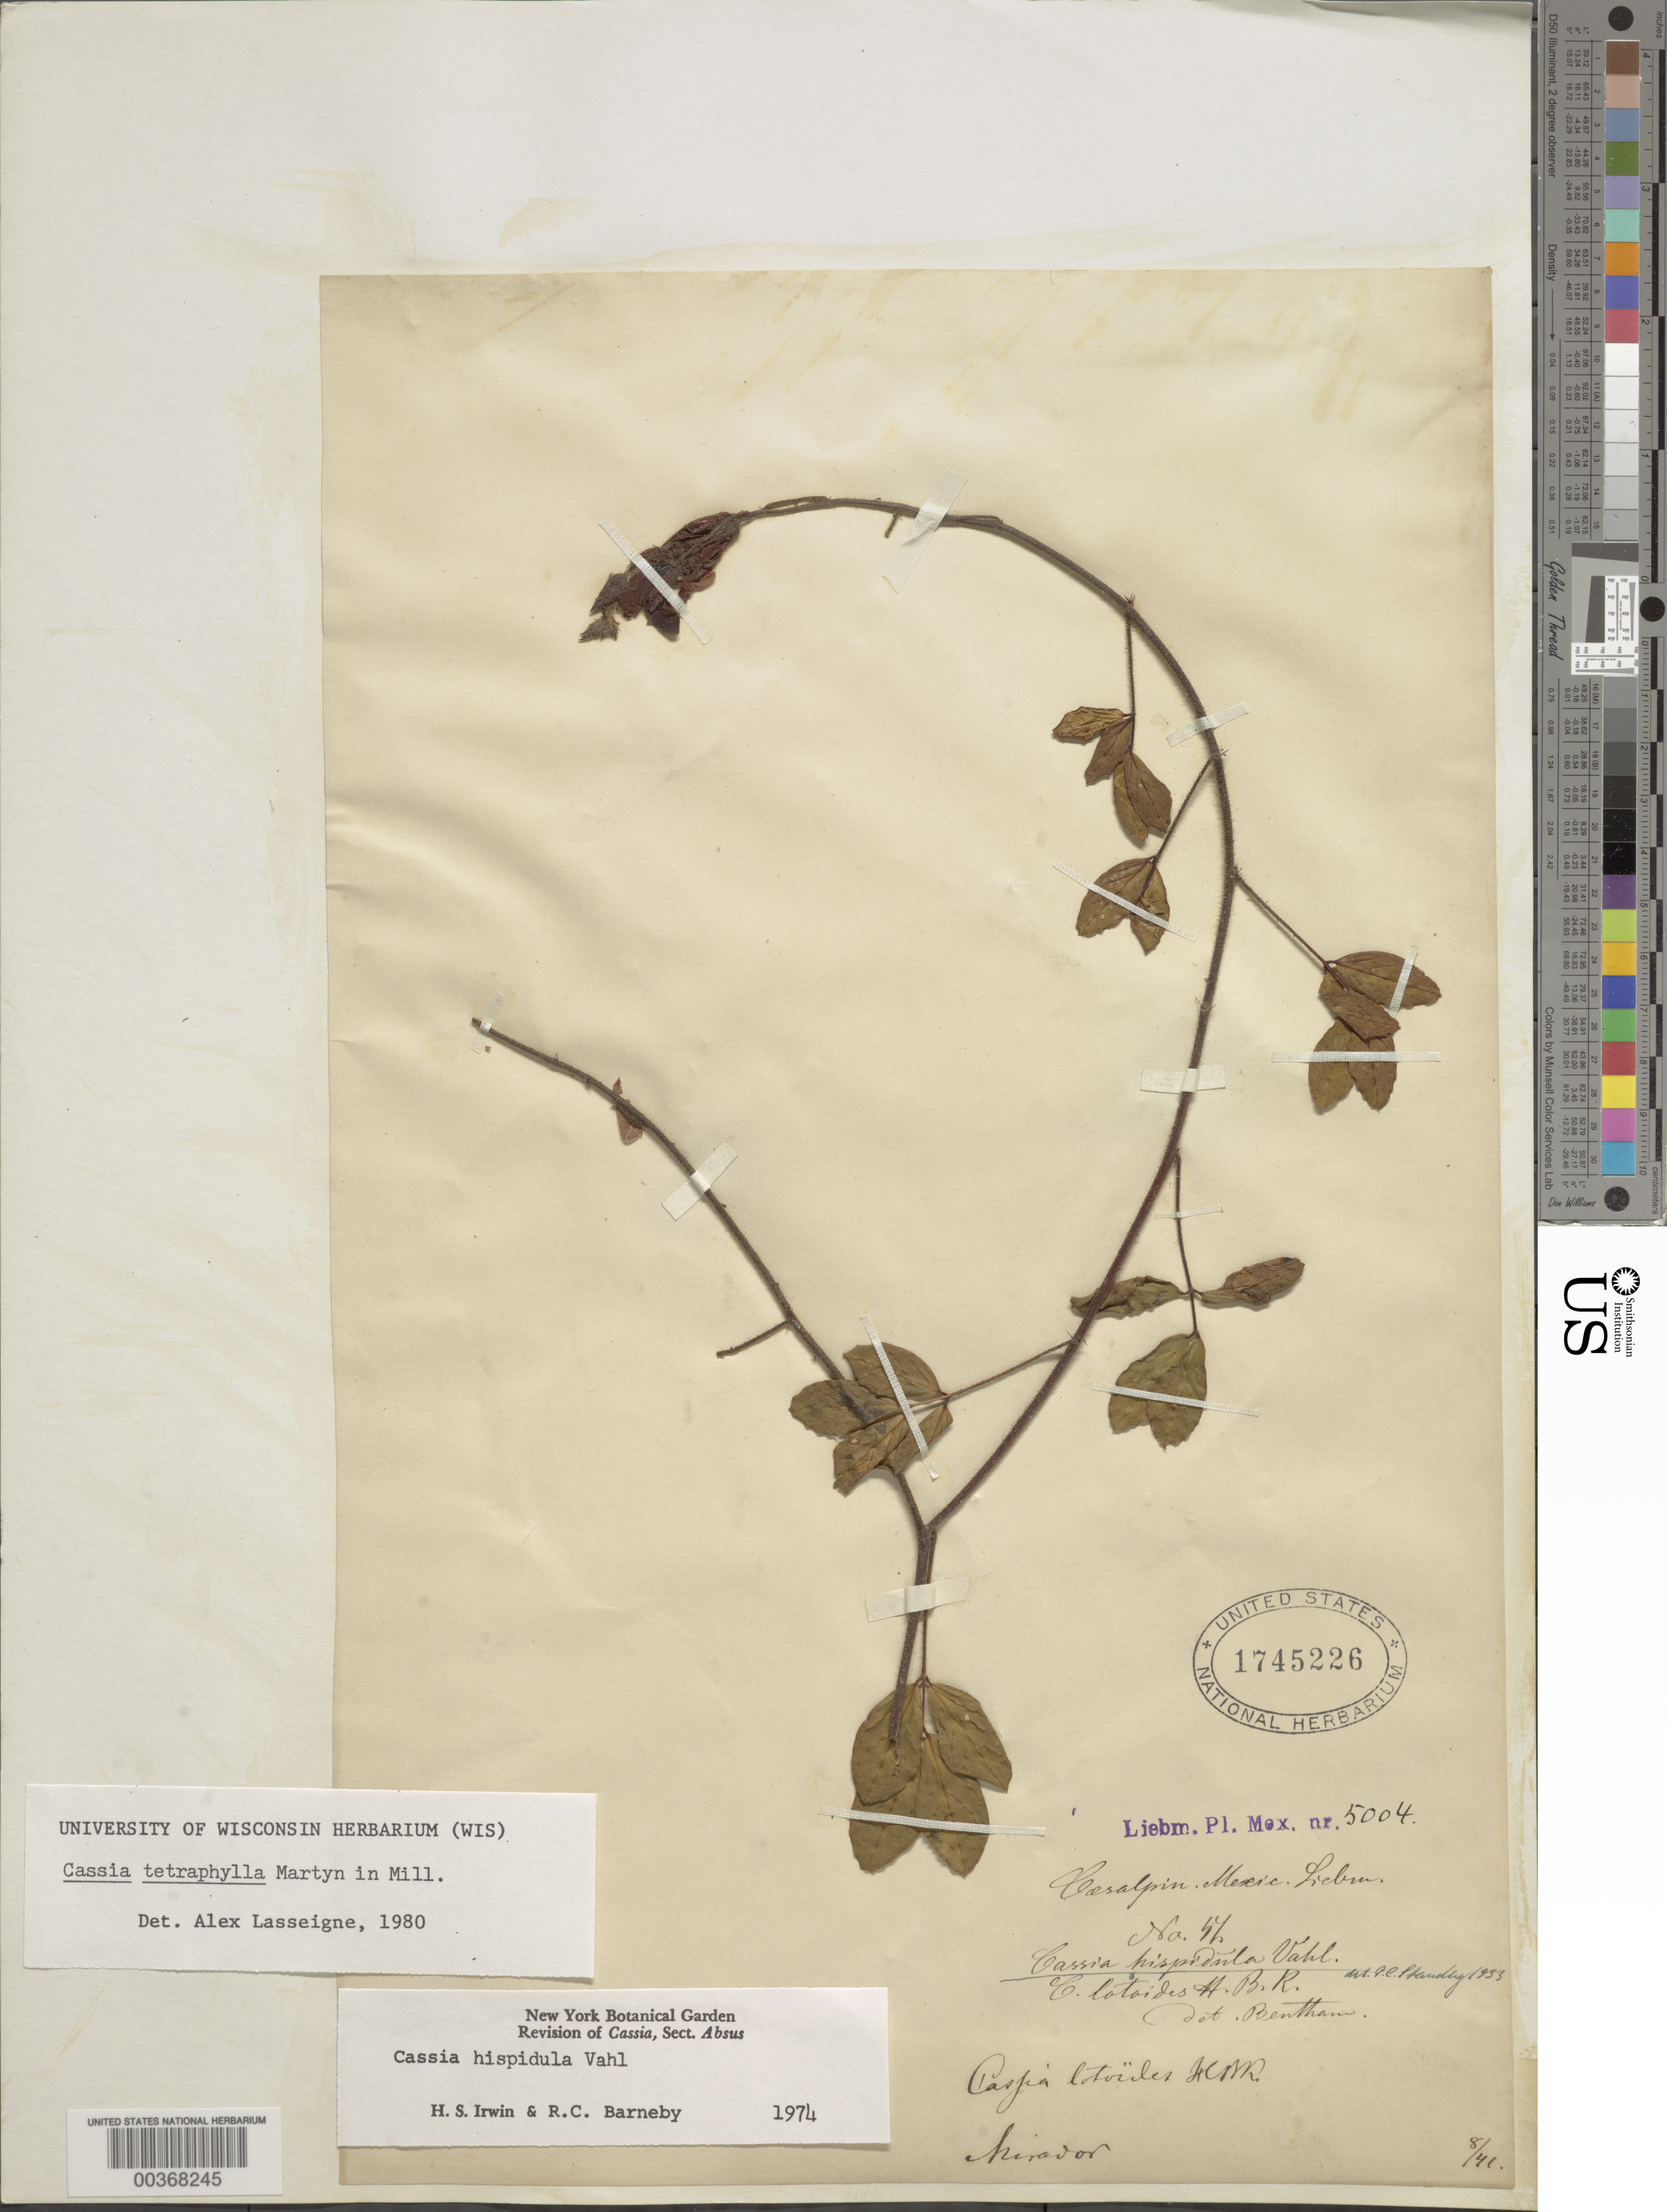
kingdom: Plantae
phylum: Tracheophyta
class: Magnoliopsida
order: Fabales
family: Fabaceae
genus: Chamaecrista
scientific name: Chamaecrista hispidula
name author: (Vahl) H.S. Irwin & Barneby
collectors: F. M. Liebmann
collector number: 5004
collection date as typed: Aug 1841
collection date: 1841-08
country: Mexico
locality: Mirador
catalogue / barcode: US 1745226